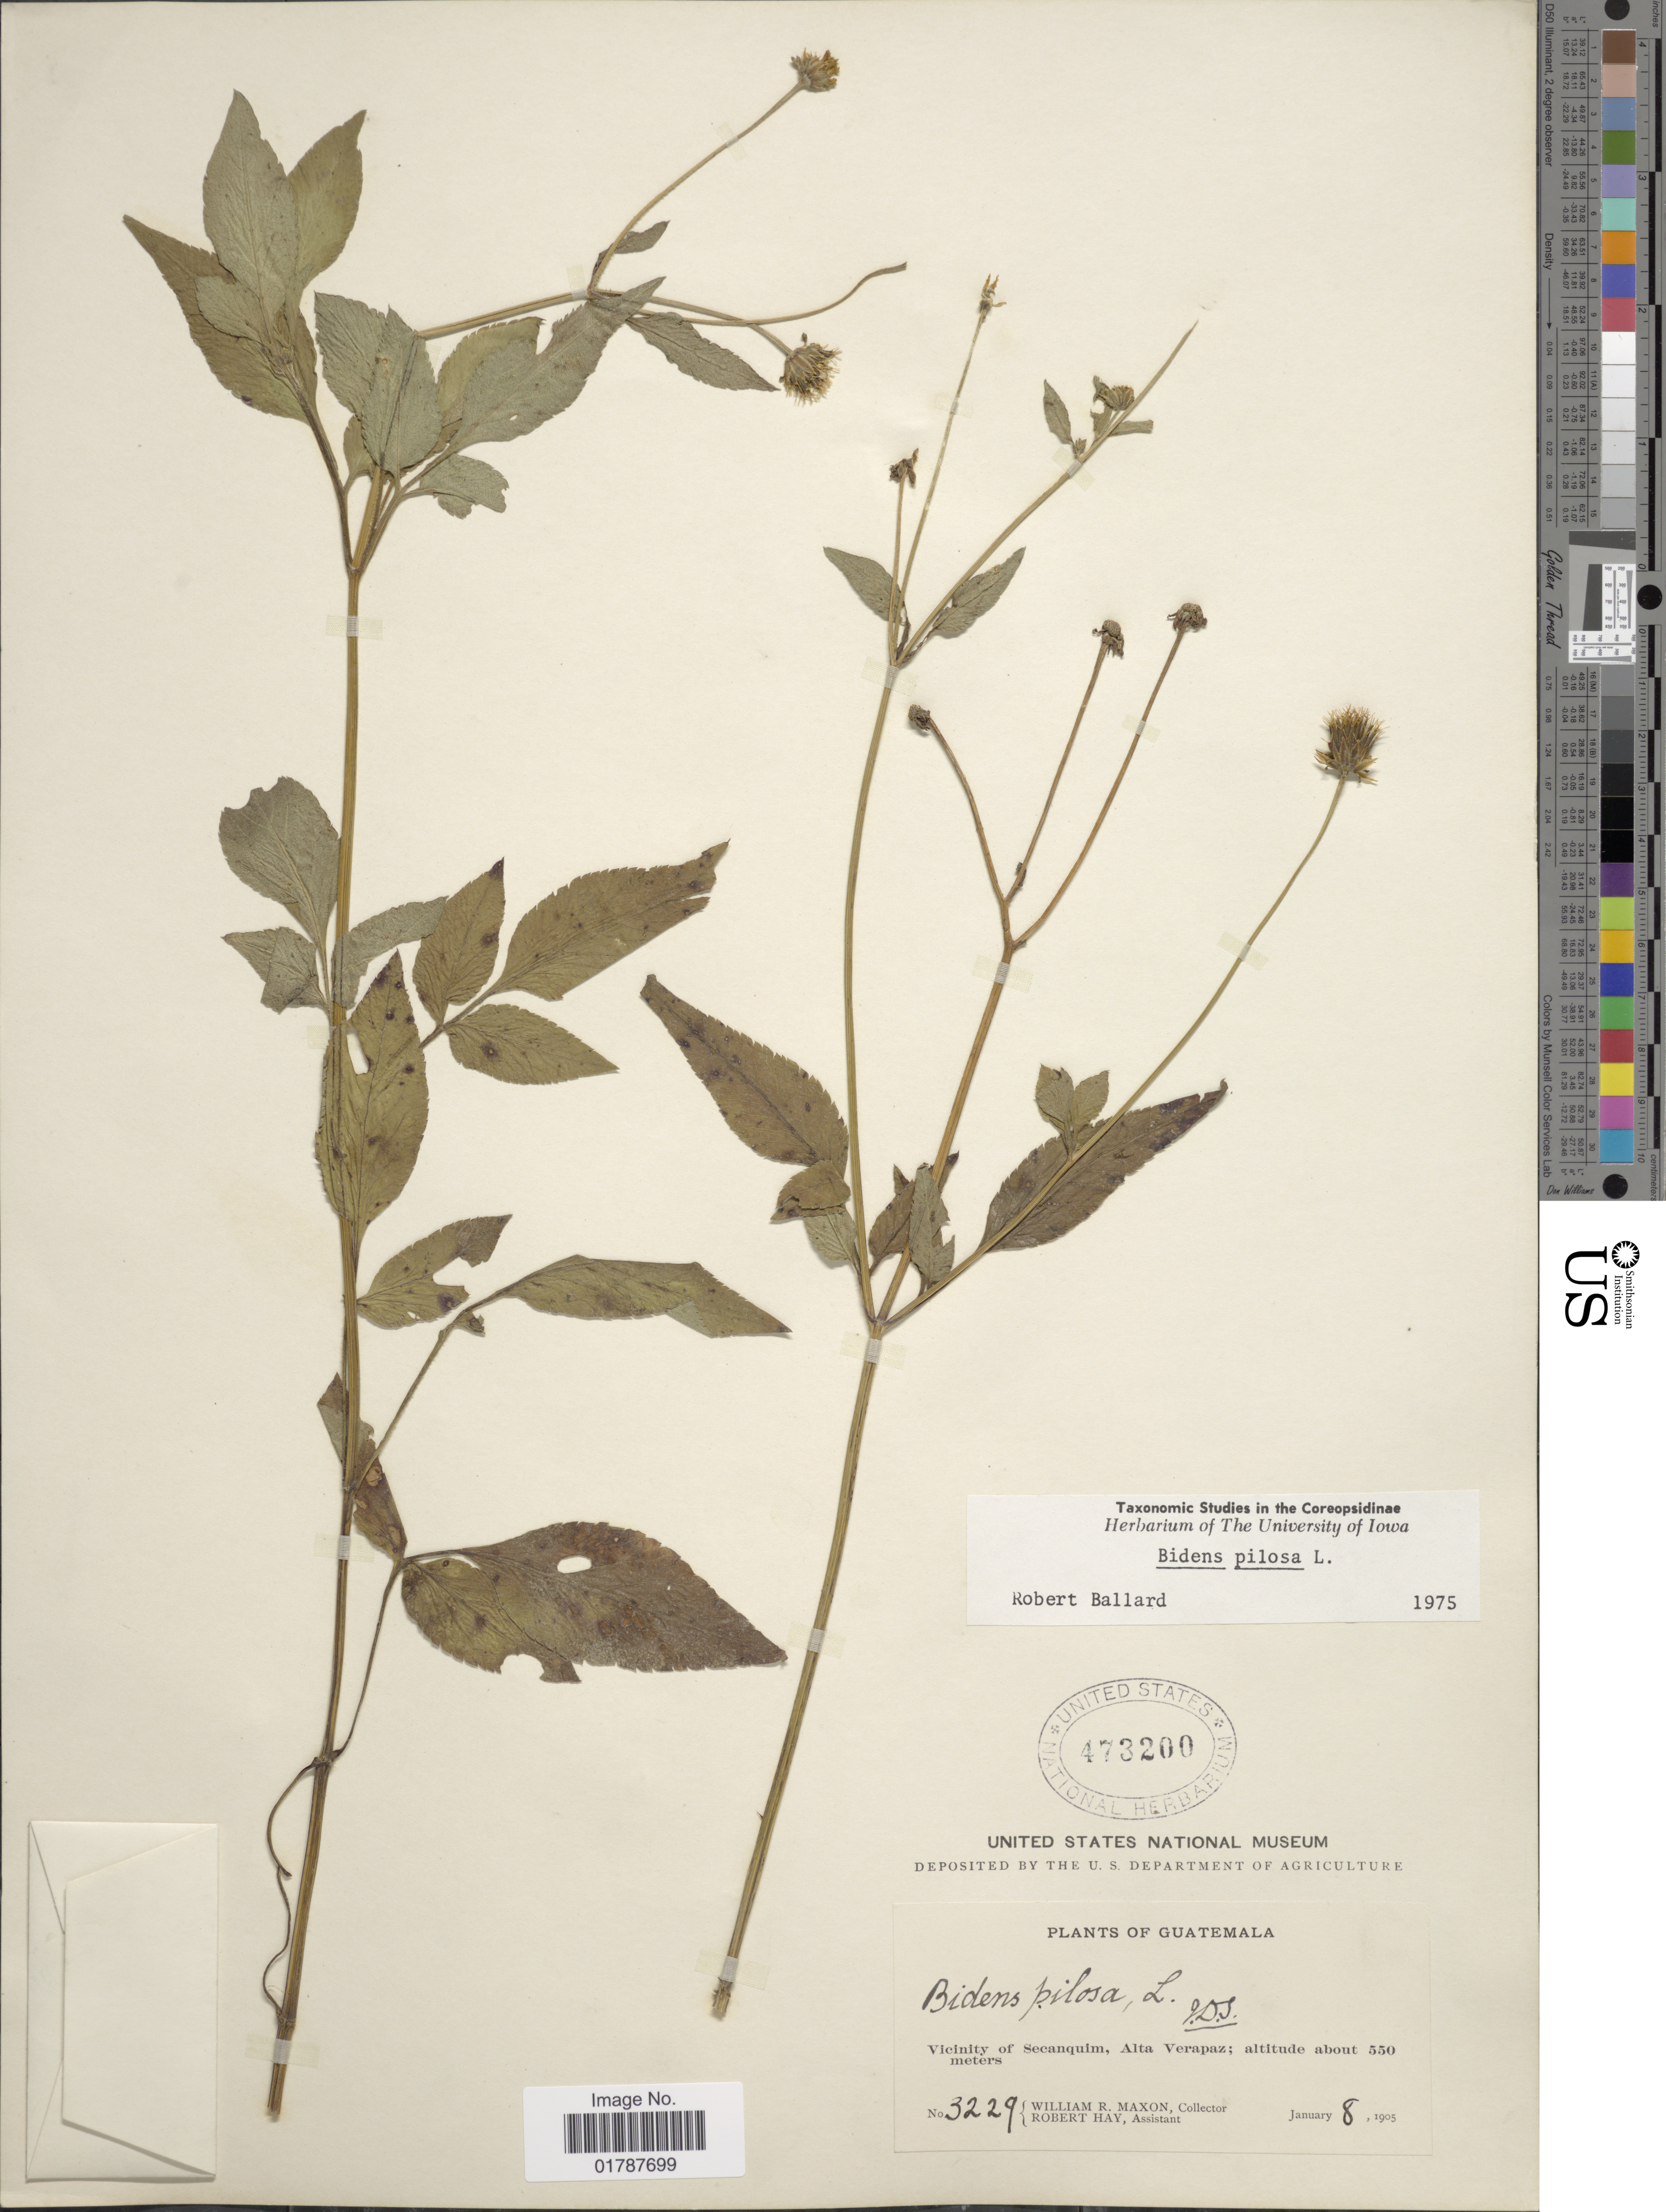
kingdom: Plantae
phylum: Tracheophyta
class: Magnoliopsida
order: Asterales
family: Asteraceae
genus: Bidens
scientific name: Bidens pilosa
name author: L.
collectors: W. R. Maxon & R. Hay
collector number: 3229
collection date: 1905-01-08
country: Guatemala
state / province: Alta Verapaz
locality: Vicinity of Secanquim, Alta Verapaz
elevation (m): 550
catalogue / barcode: US 473200